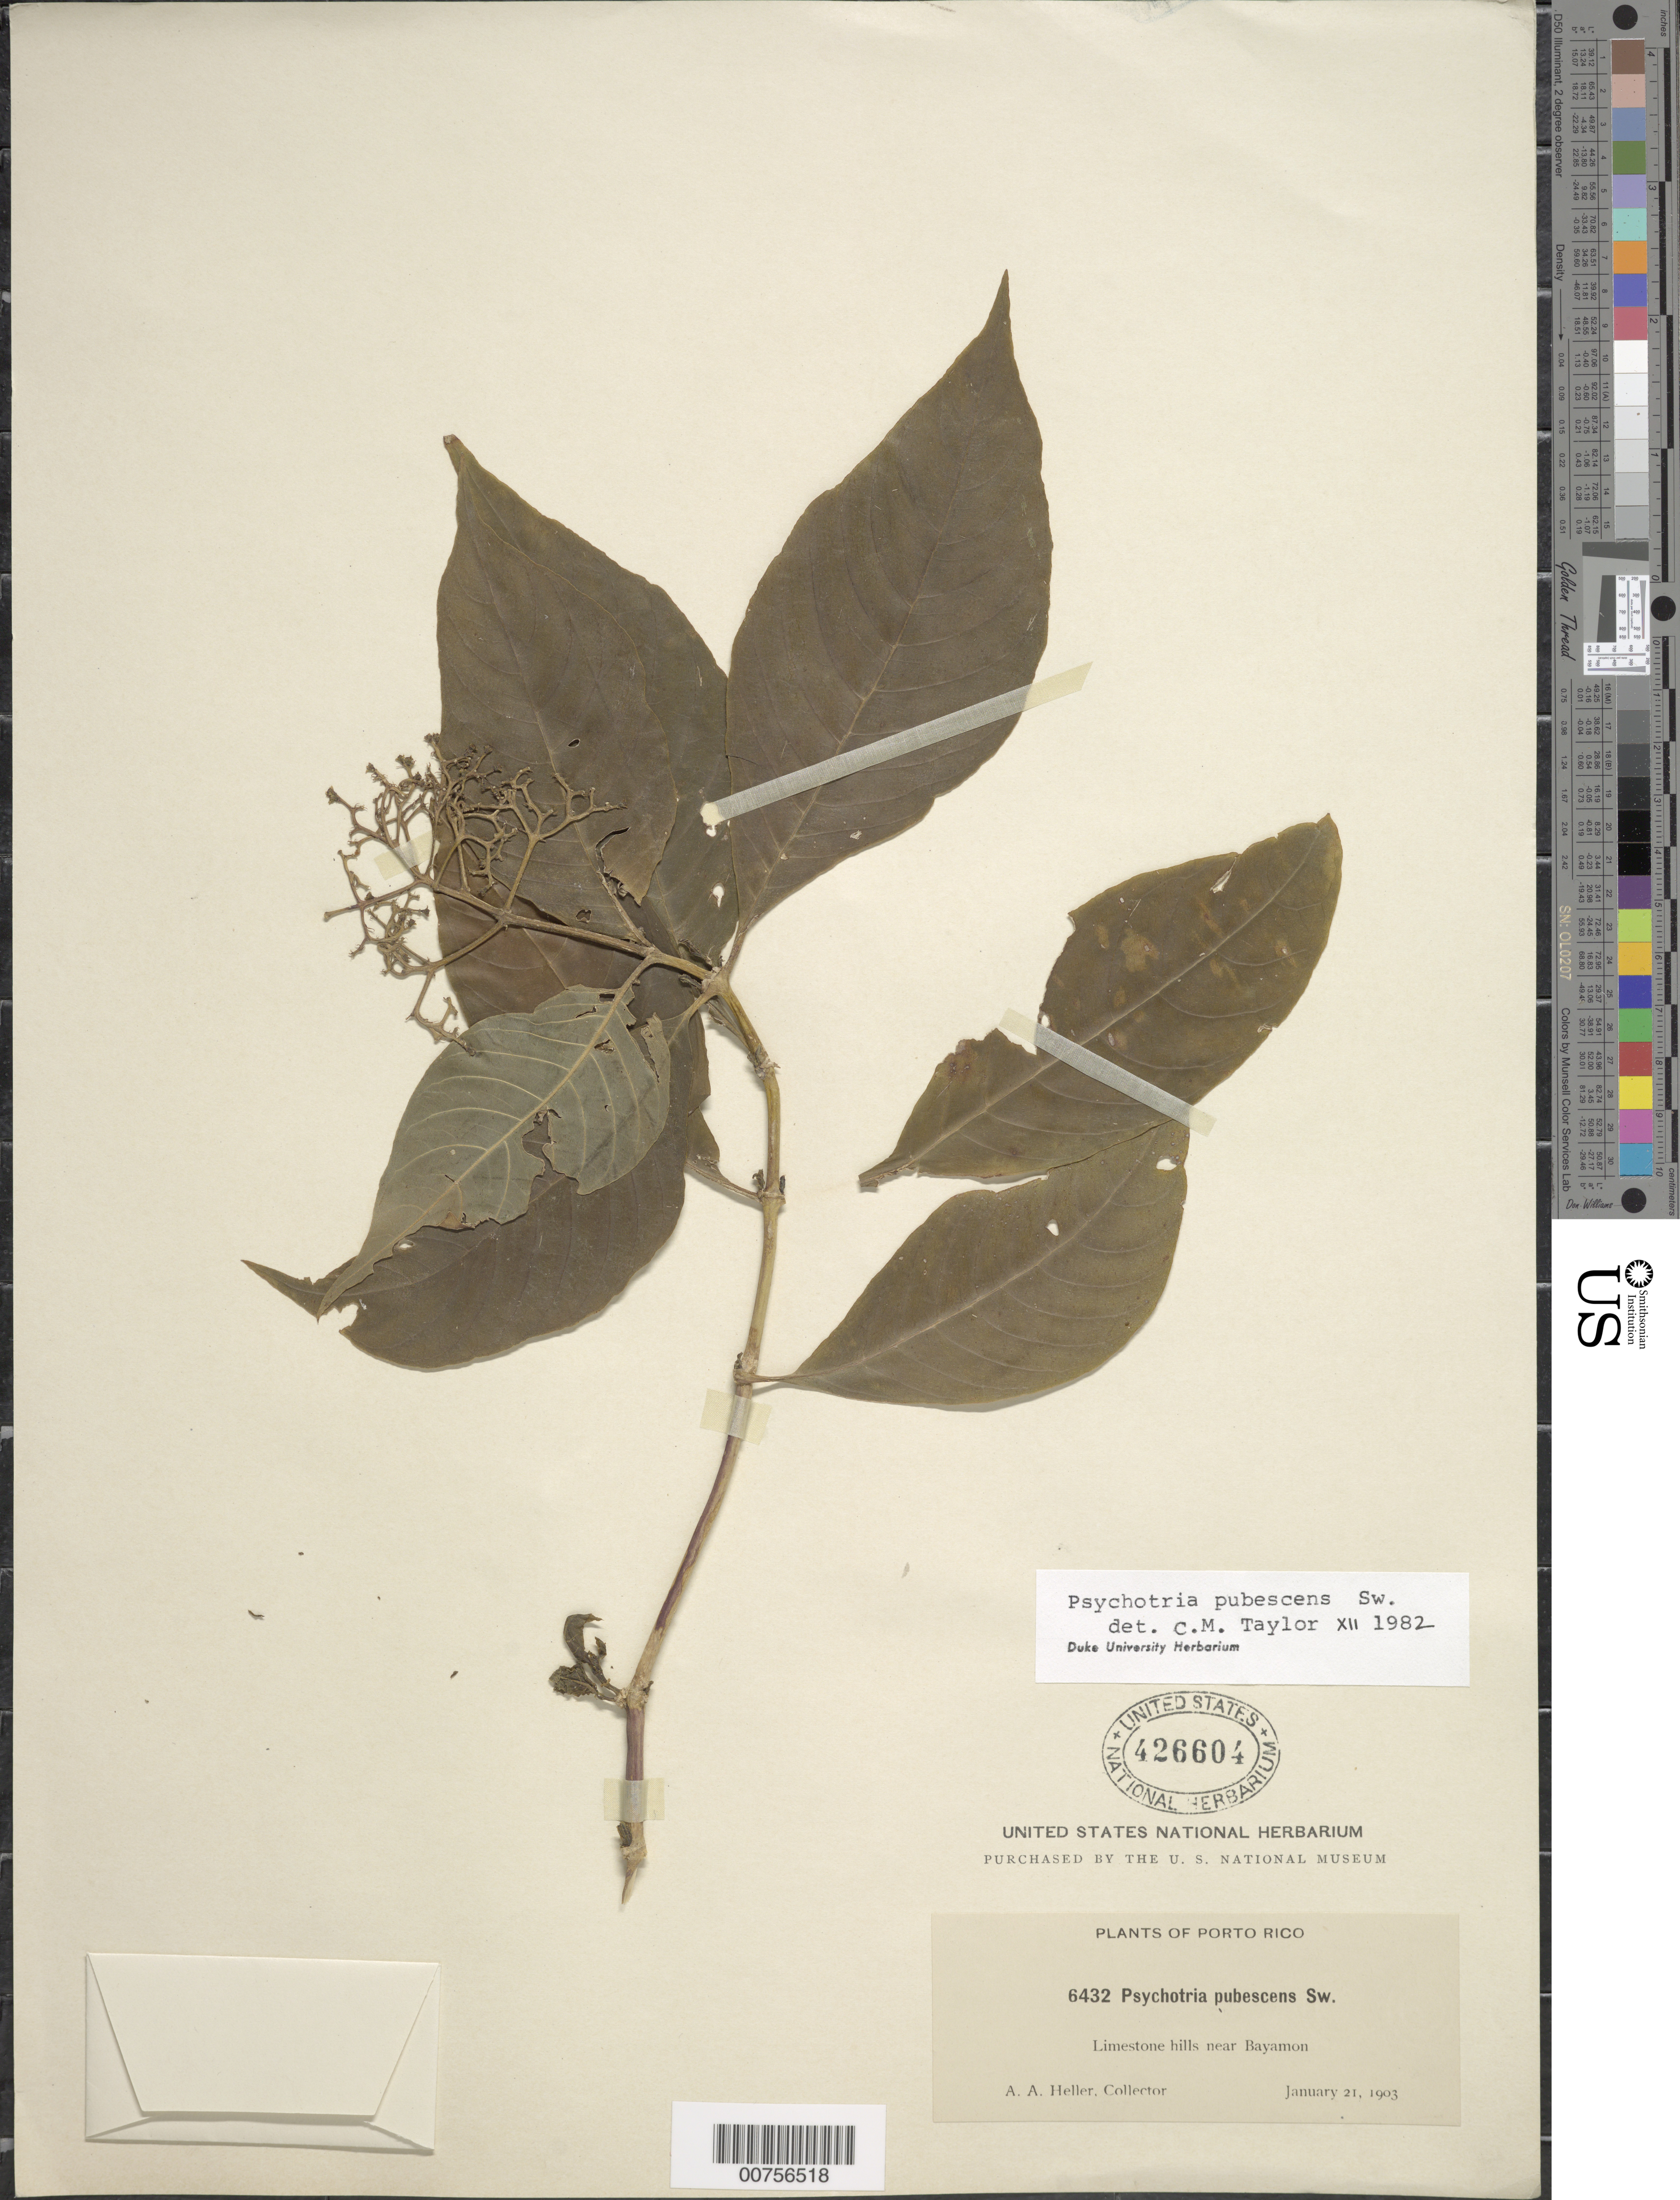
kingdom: Plantae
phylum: Tracheophyta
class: Magnoliopsida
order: Gentianales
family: Rubiaceae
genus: Psychotria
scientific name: Psychotria pubescens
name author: Sw.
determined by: Taylor, Charlotte M.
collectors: A. A. Heller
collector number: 6432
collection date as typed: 21 Jan 1902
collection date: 1902-01-21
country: Puerto Rico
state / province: Bayamón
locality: Near Bayamon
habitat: Limestone hills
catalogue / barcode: US 426604